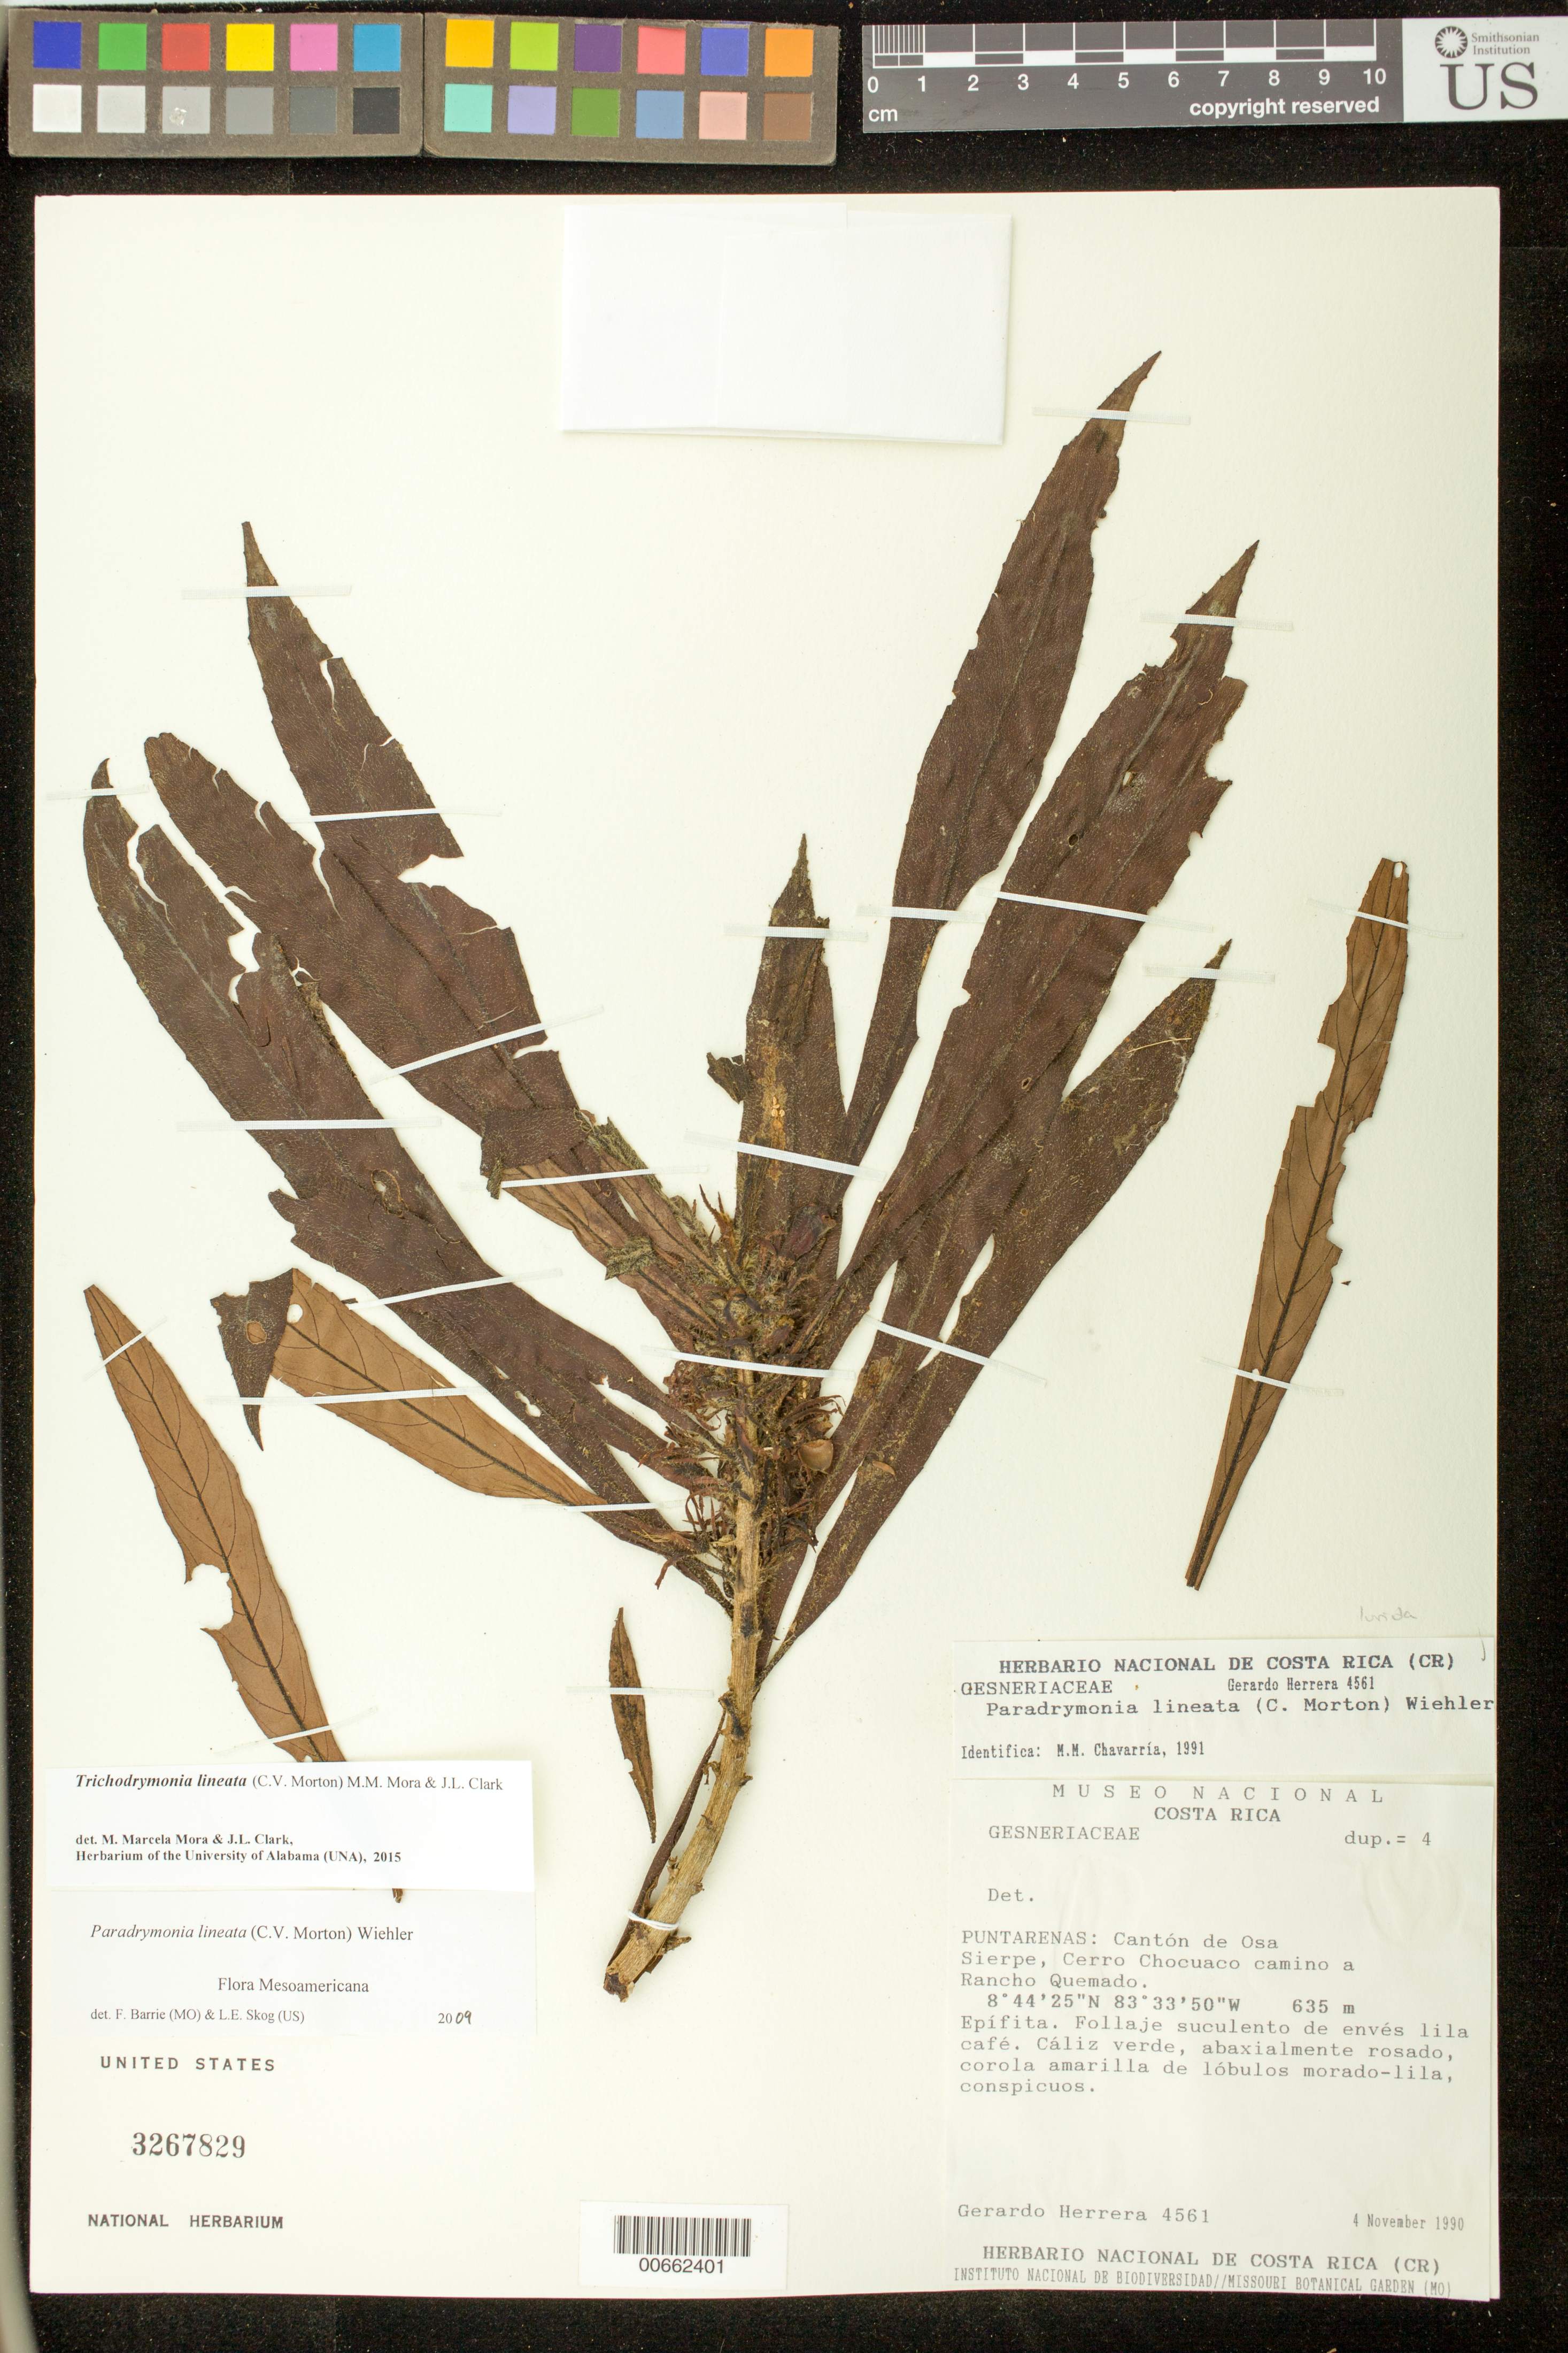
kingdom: Plantae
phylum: Tracheophyta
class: Magnoliopsida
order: Lamiales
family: Gesneriaceae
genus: Trichodrymonia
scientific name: Trichodrymonia lineata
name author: (C.V. Morton) M.M. Mora & J.L. Clark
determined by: Mora, M. M.; Clark, J. L.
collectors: G. Herrera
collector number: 4561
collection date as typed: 04 Nov 1990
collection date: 1990-11-04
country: Costa Rica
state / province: Puntarenas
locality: Cantón de Osa, Sierpe, Cerro Chocuaco camino a Rancho Quemado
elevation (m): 635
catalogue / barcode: US 3267829